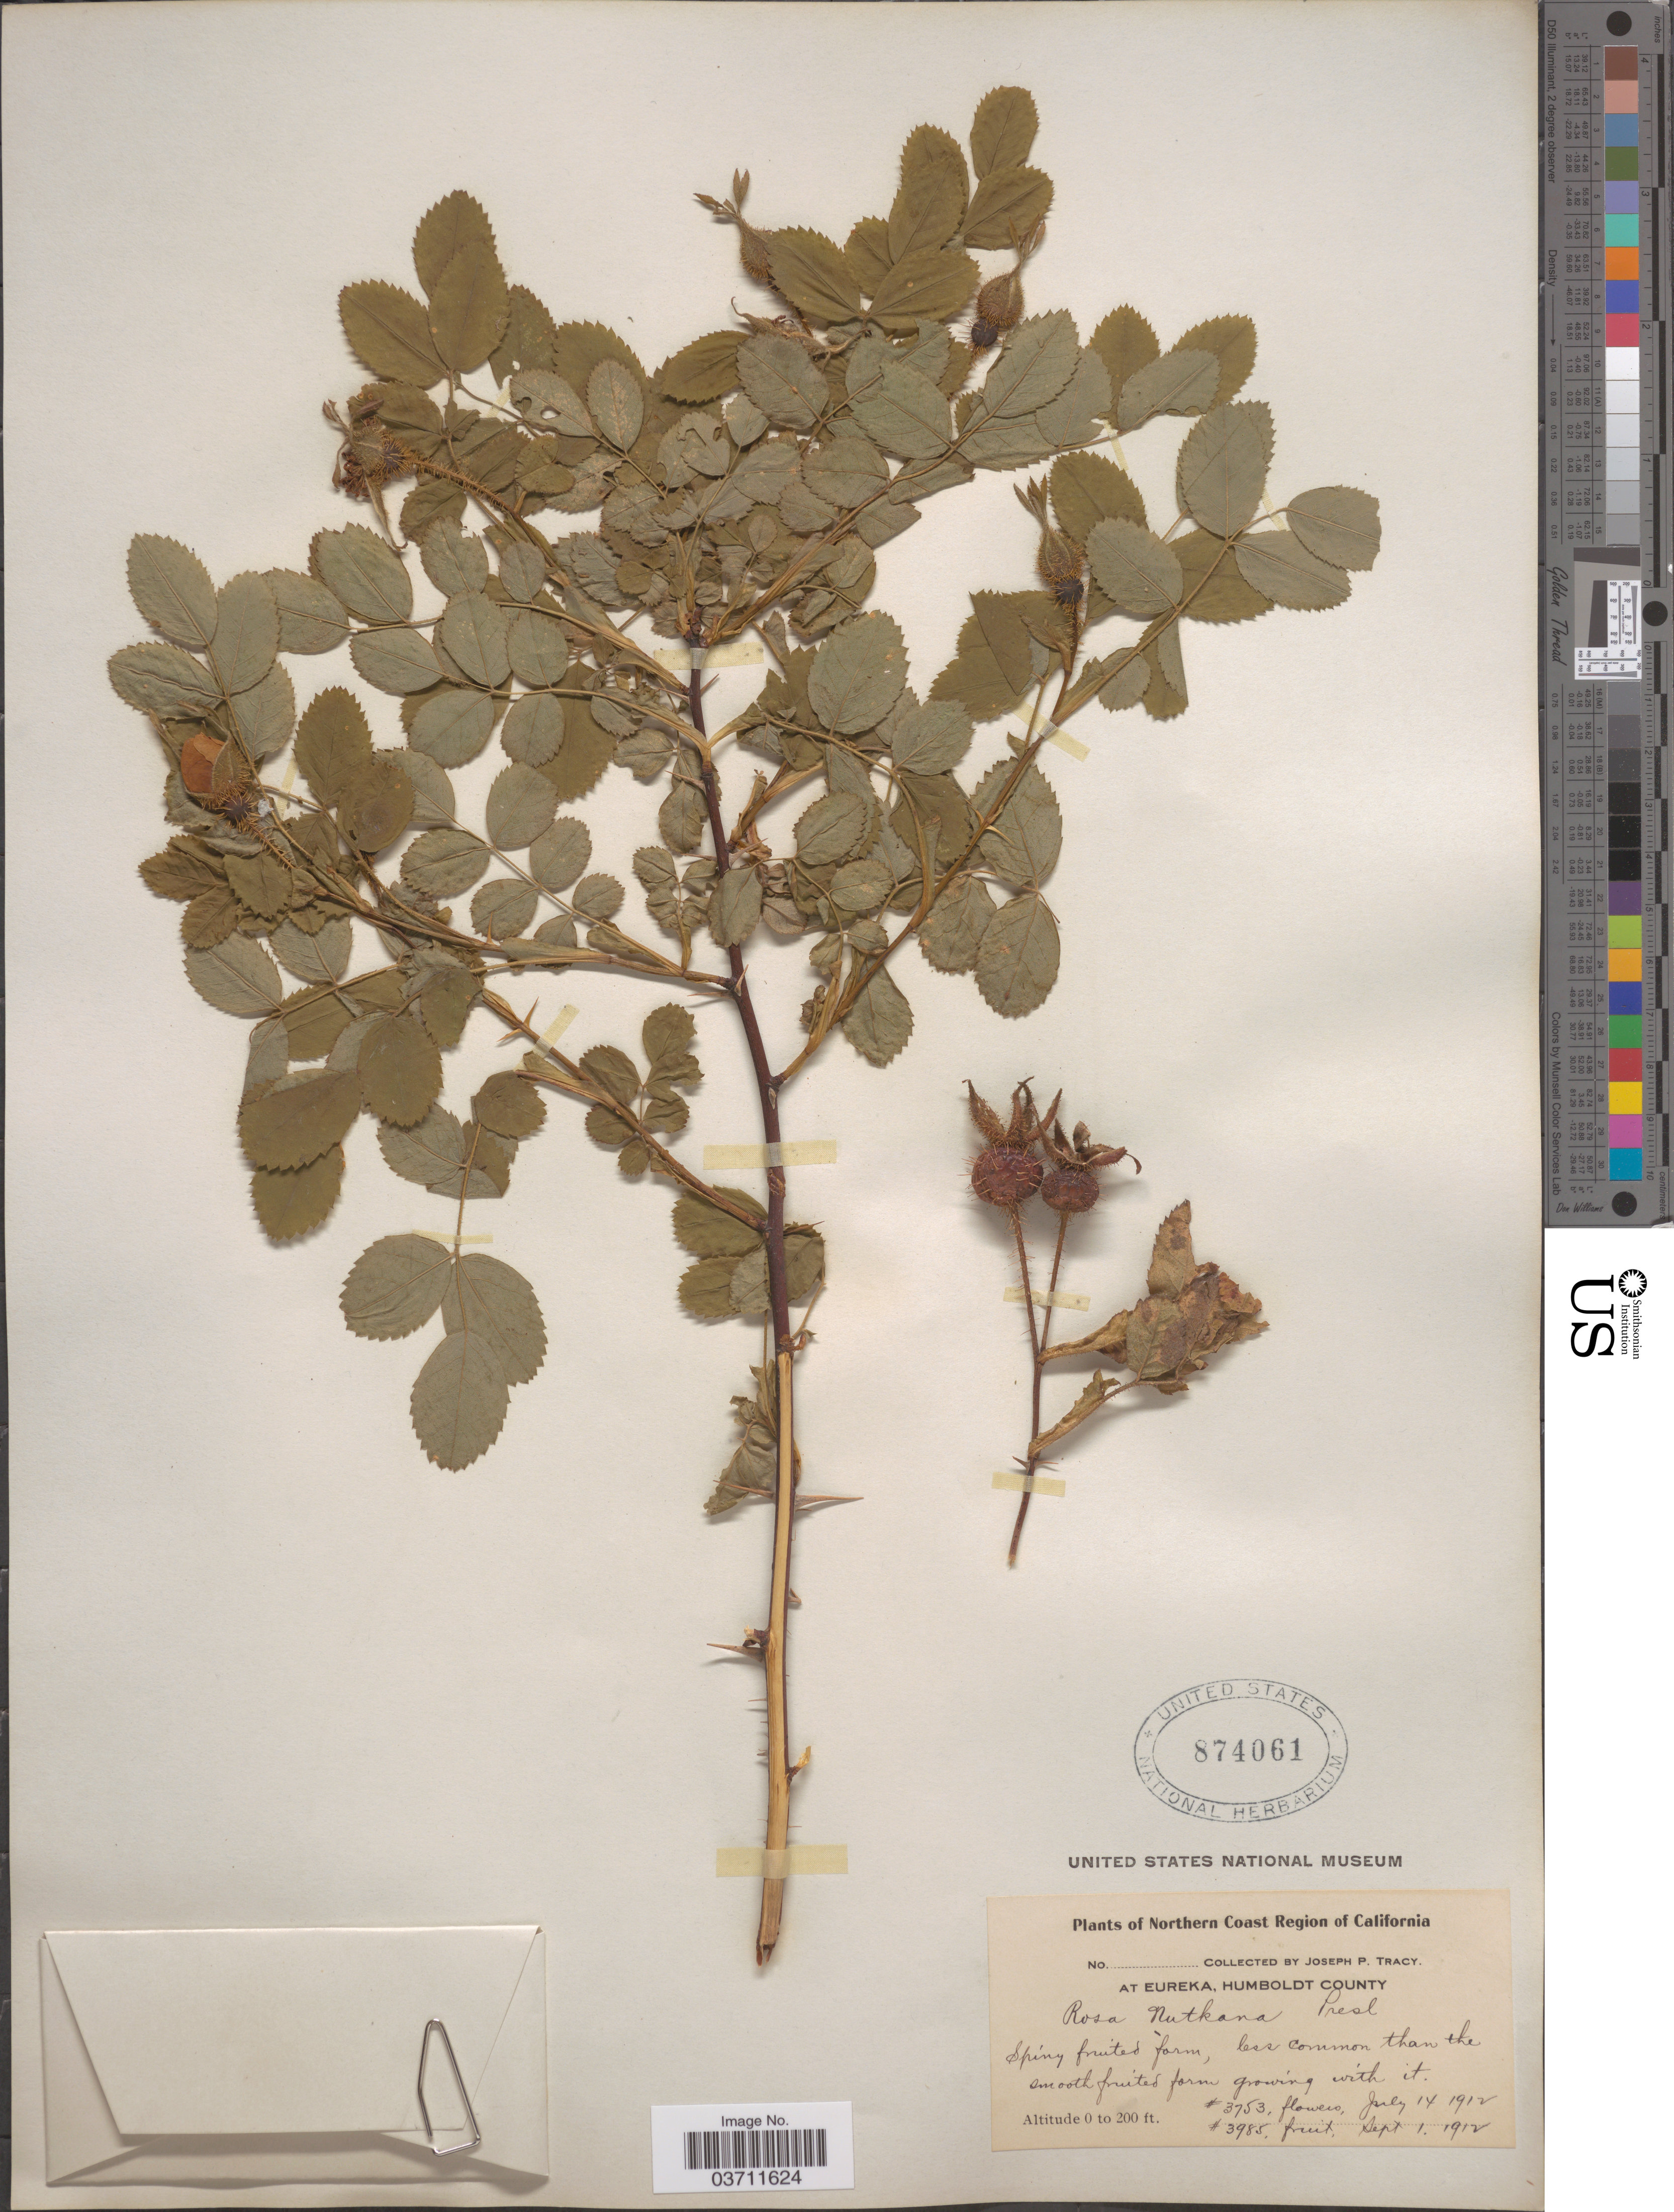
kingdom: Plantae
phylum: Tracheophyta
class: Magnoliopsida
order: Rosales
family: Rosaceae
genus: Rosa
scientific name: Rosa nutkana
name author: C. Presl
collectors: J. Tracy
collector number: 3753/3985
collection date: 1912-07-14/1912-09-01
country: United States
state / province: California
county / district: Humboldt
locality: The Northern Coast Region of California. At Eureka, Humboldt County.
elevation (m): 0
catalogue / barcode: US 874061